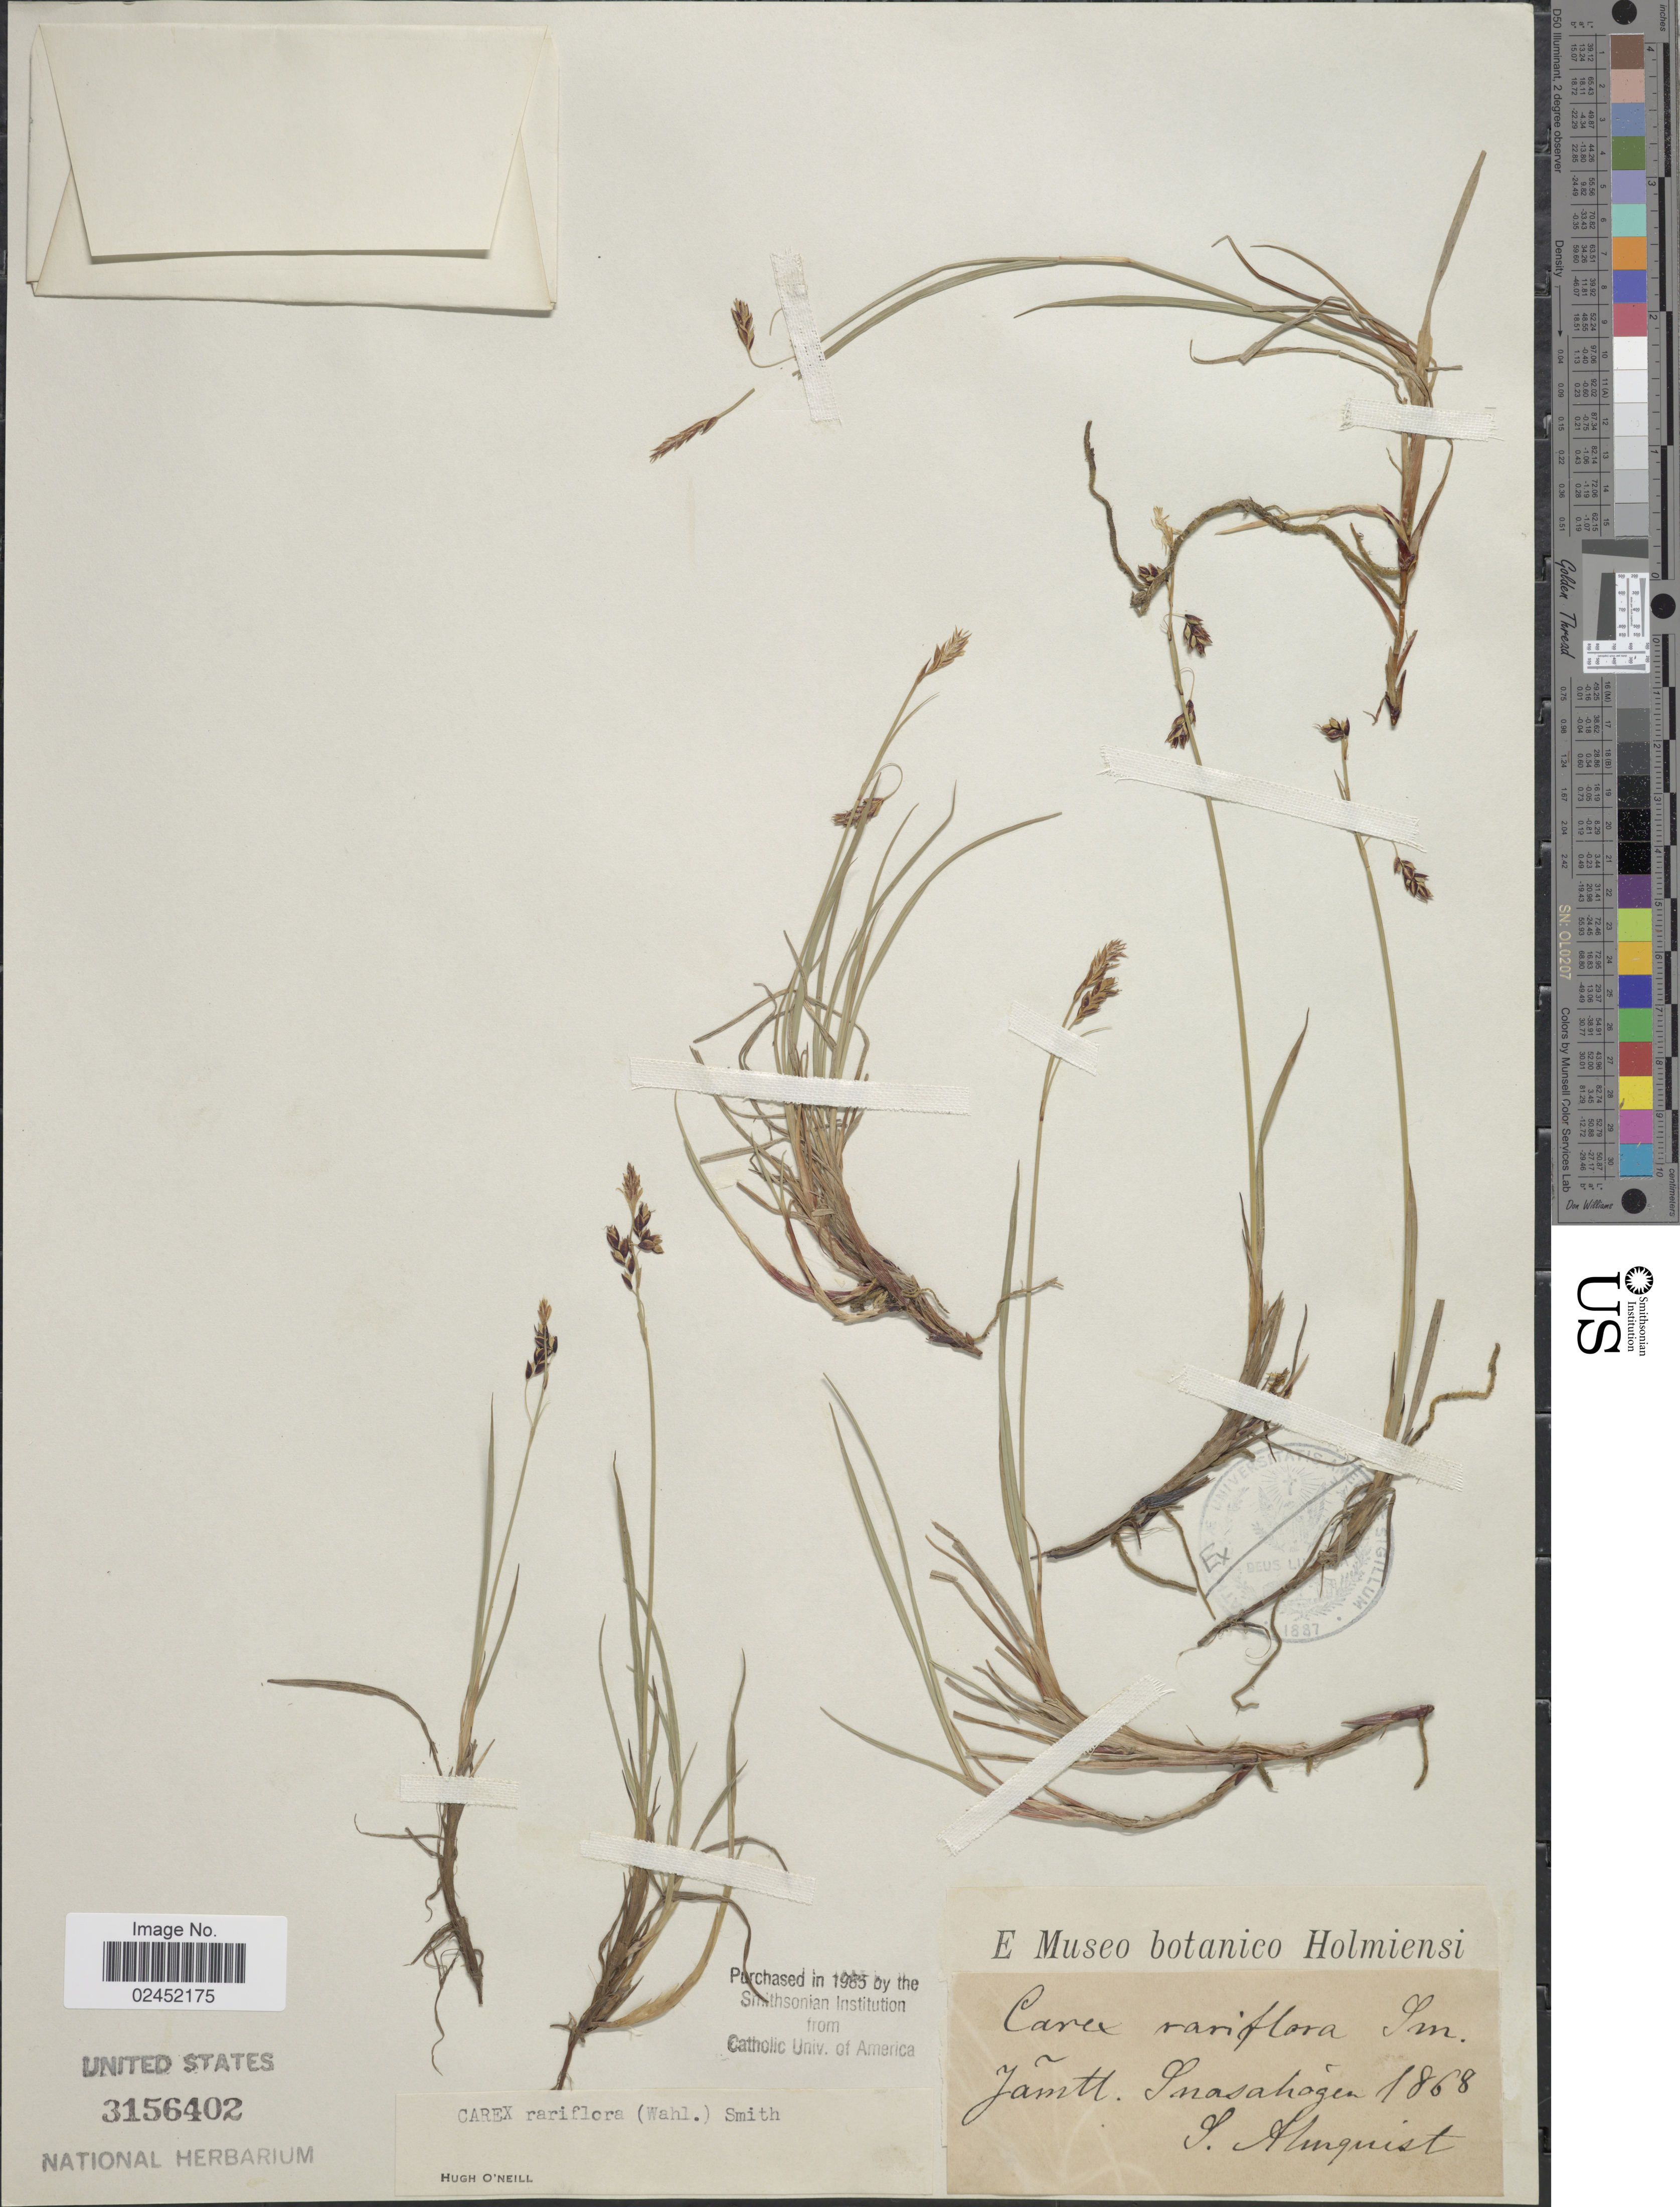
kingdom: Plantae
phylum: Tracheophyta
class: Liliopsida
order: Poales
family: Cyperaceae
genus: Carex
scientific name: Carex rariflora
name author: (Wahlenb.) Sm.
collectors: S. Almquist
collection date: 1868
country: Sweden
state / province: Jämtland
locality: Jamtl. Snasahögen.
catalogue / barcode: US 3156402